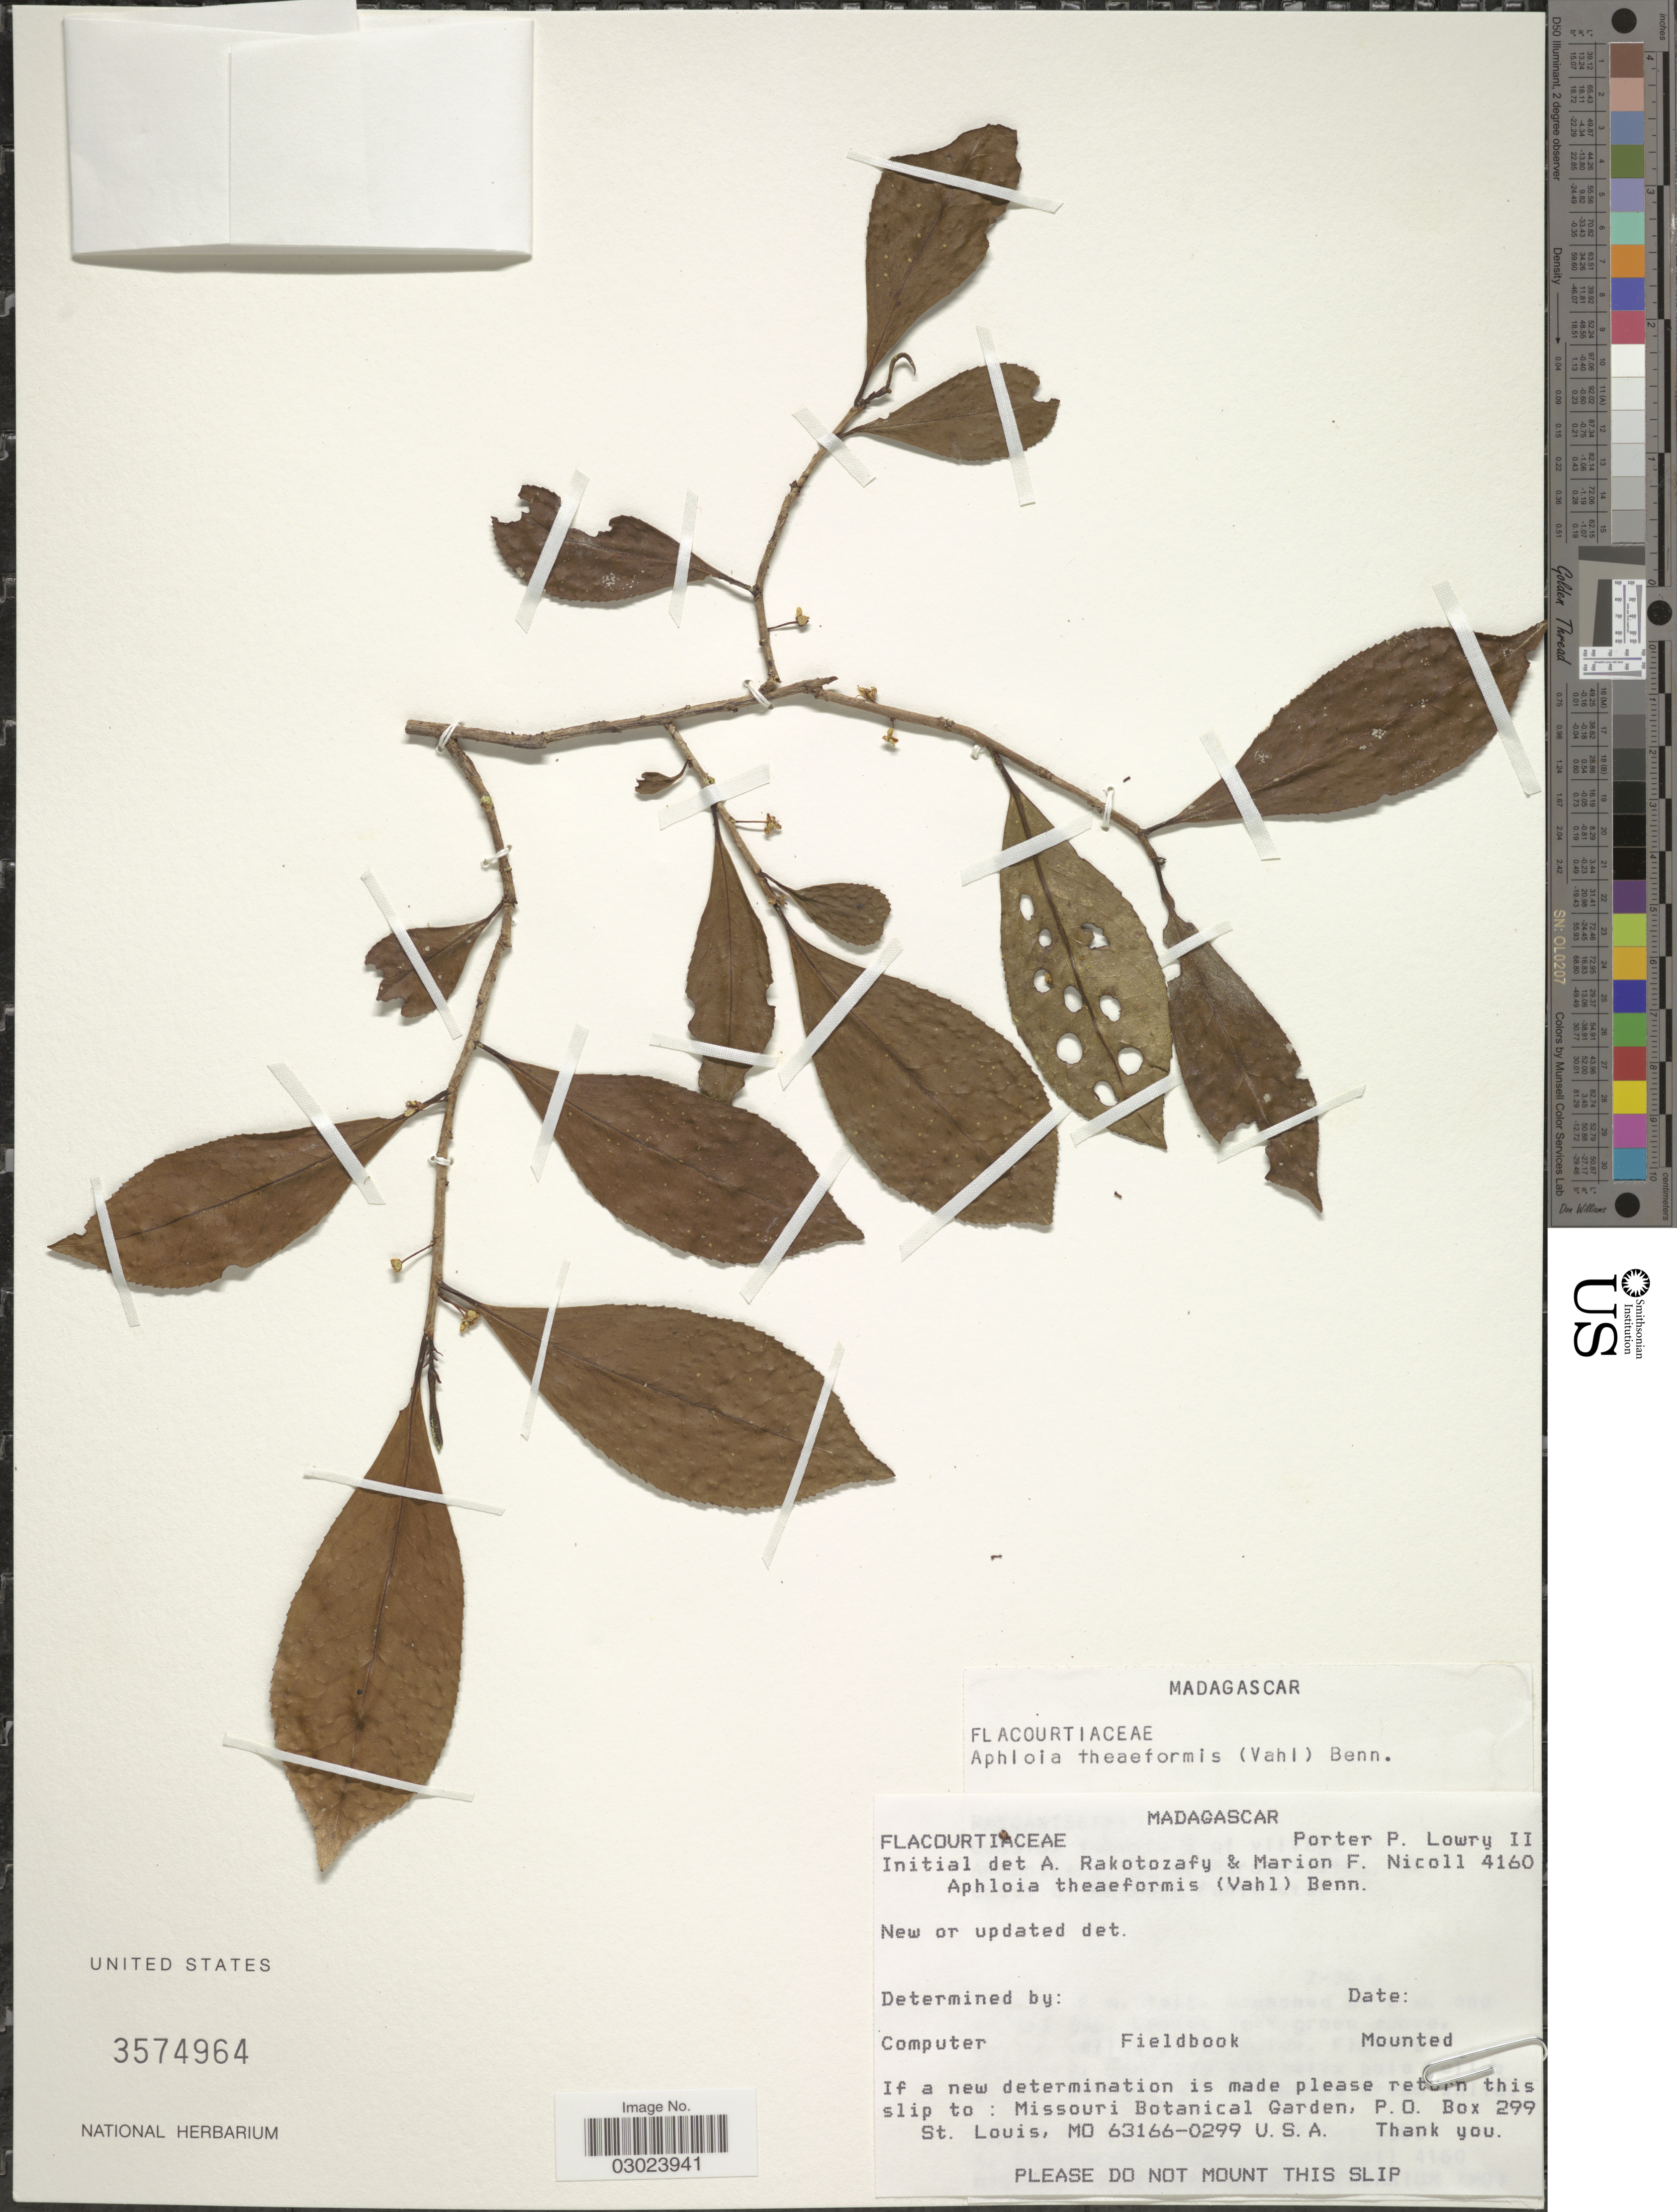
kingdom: Plantae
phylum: Tracheophyta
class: Magnoliopsida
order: Crossosomatales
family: Aphloiaceae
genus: Aphloia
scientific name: Aphloia theiformis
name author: (Vahl) Benn.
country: Madagascar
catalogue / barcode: US 3574964